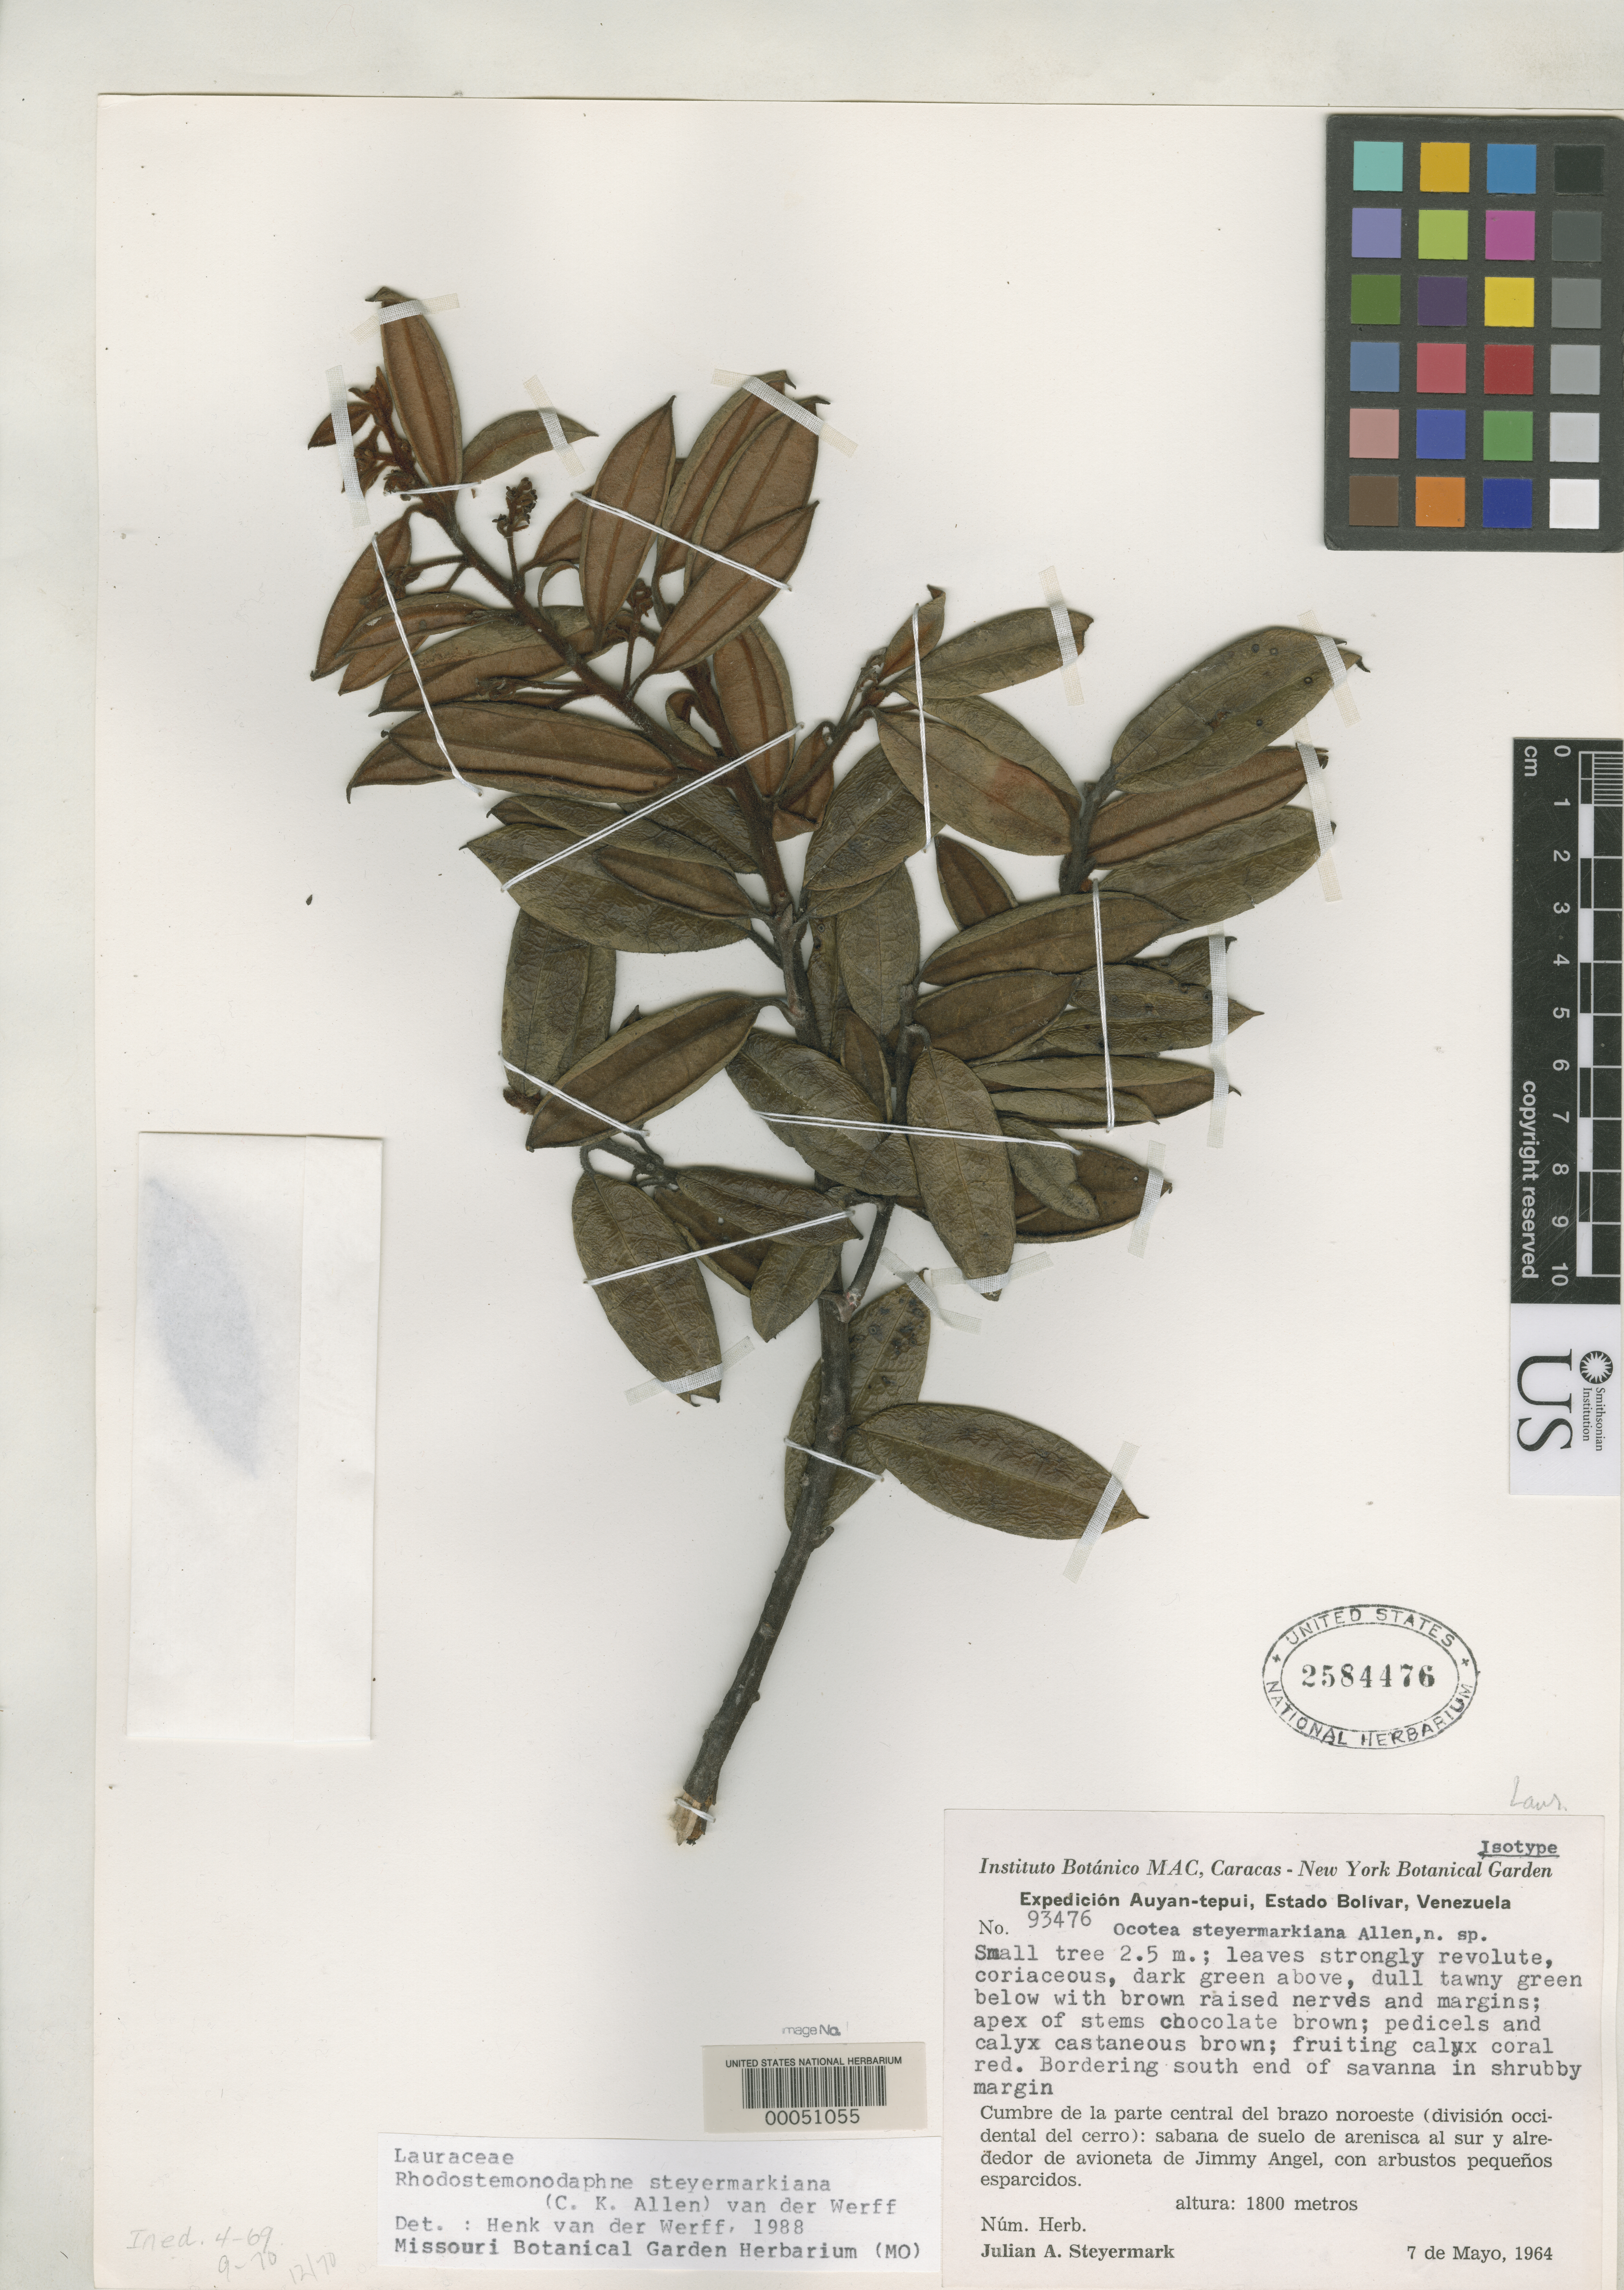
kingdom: Plantae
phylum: Tracheophyta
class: Magnoliopsida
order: Laurales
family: Lauraceae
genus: Ocotea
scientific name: Ocotea steyermarkiana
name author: C.K. Allen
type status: Isotype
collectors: J. Steyermark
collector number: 93476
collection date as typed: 07 May 1964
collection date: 1964-05-07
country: Venezuela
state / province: Bolivar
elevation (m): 1800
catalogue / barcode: US 2584476